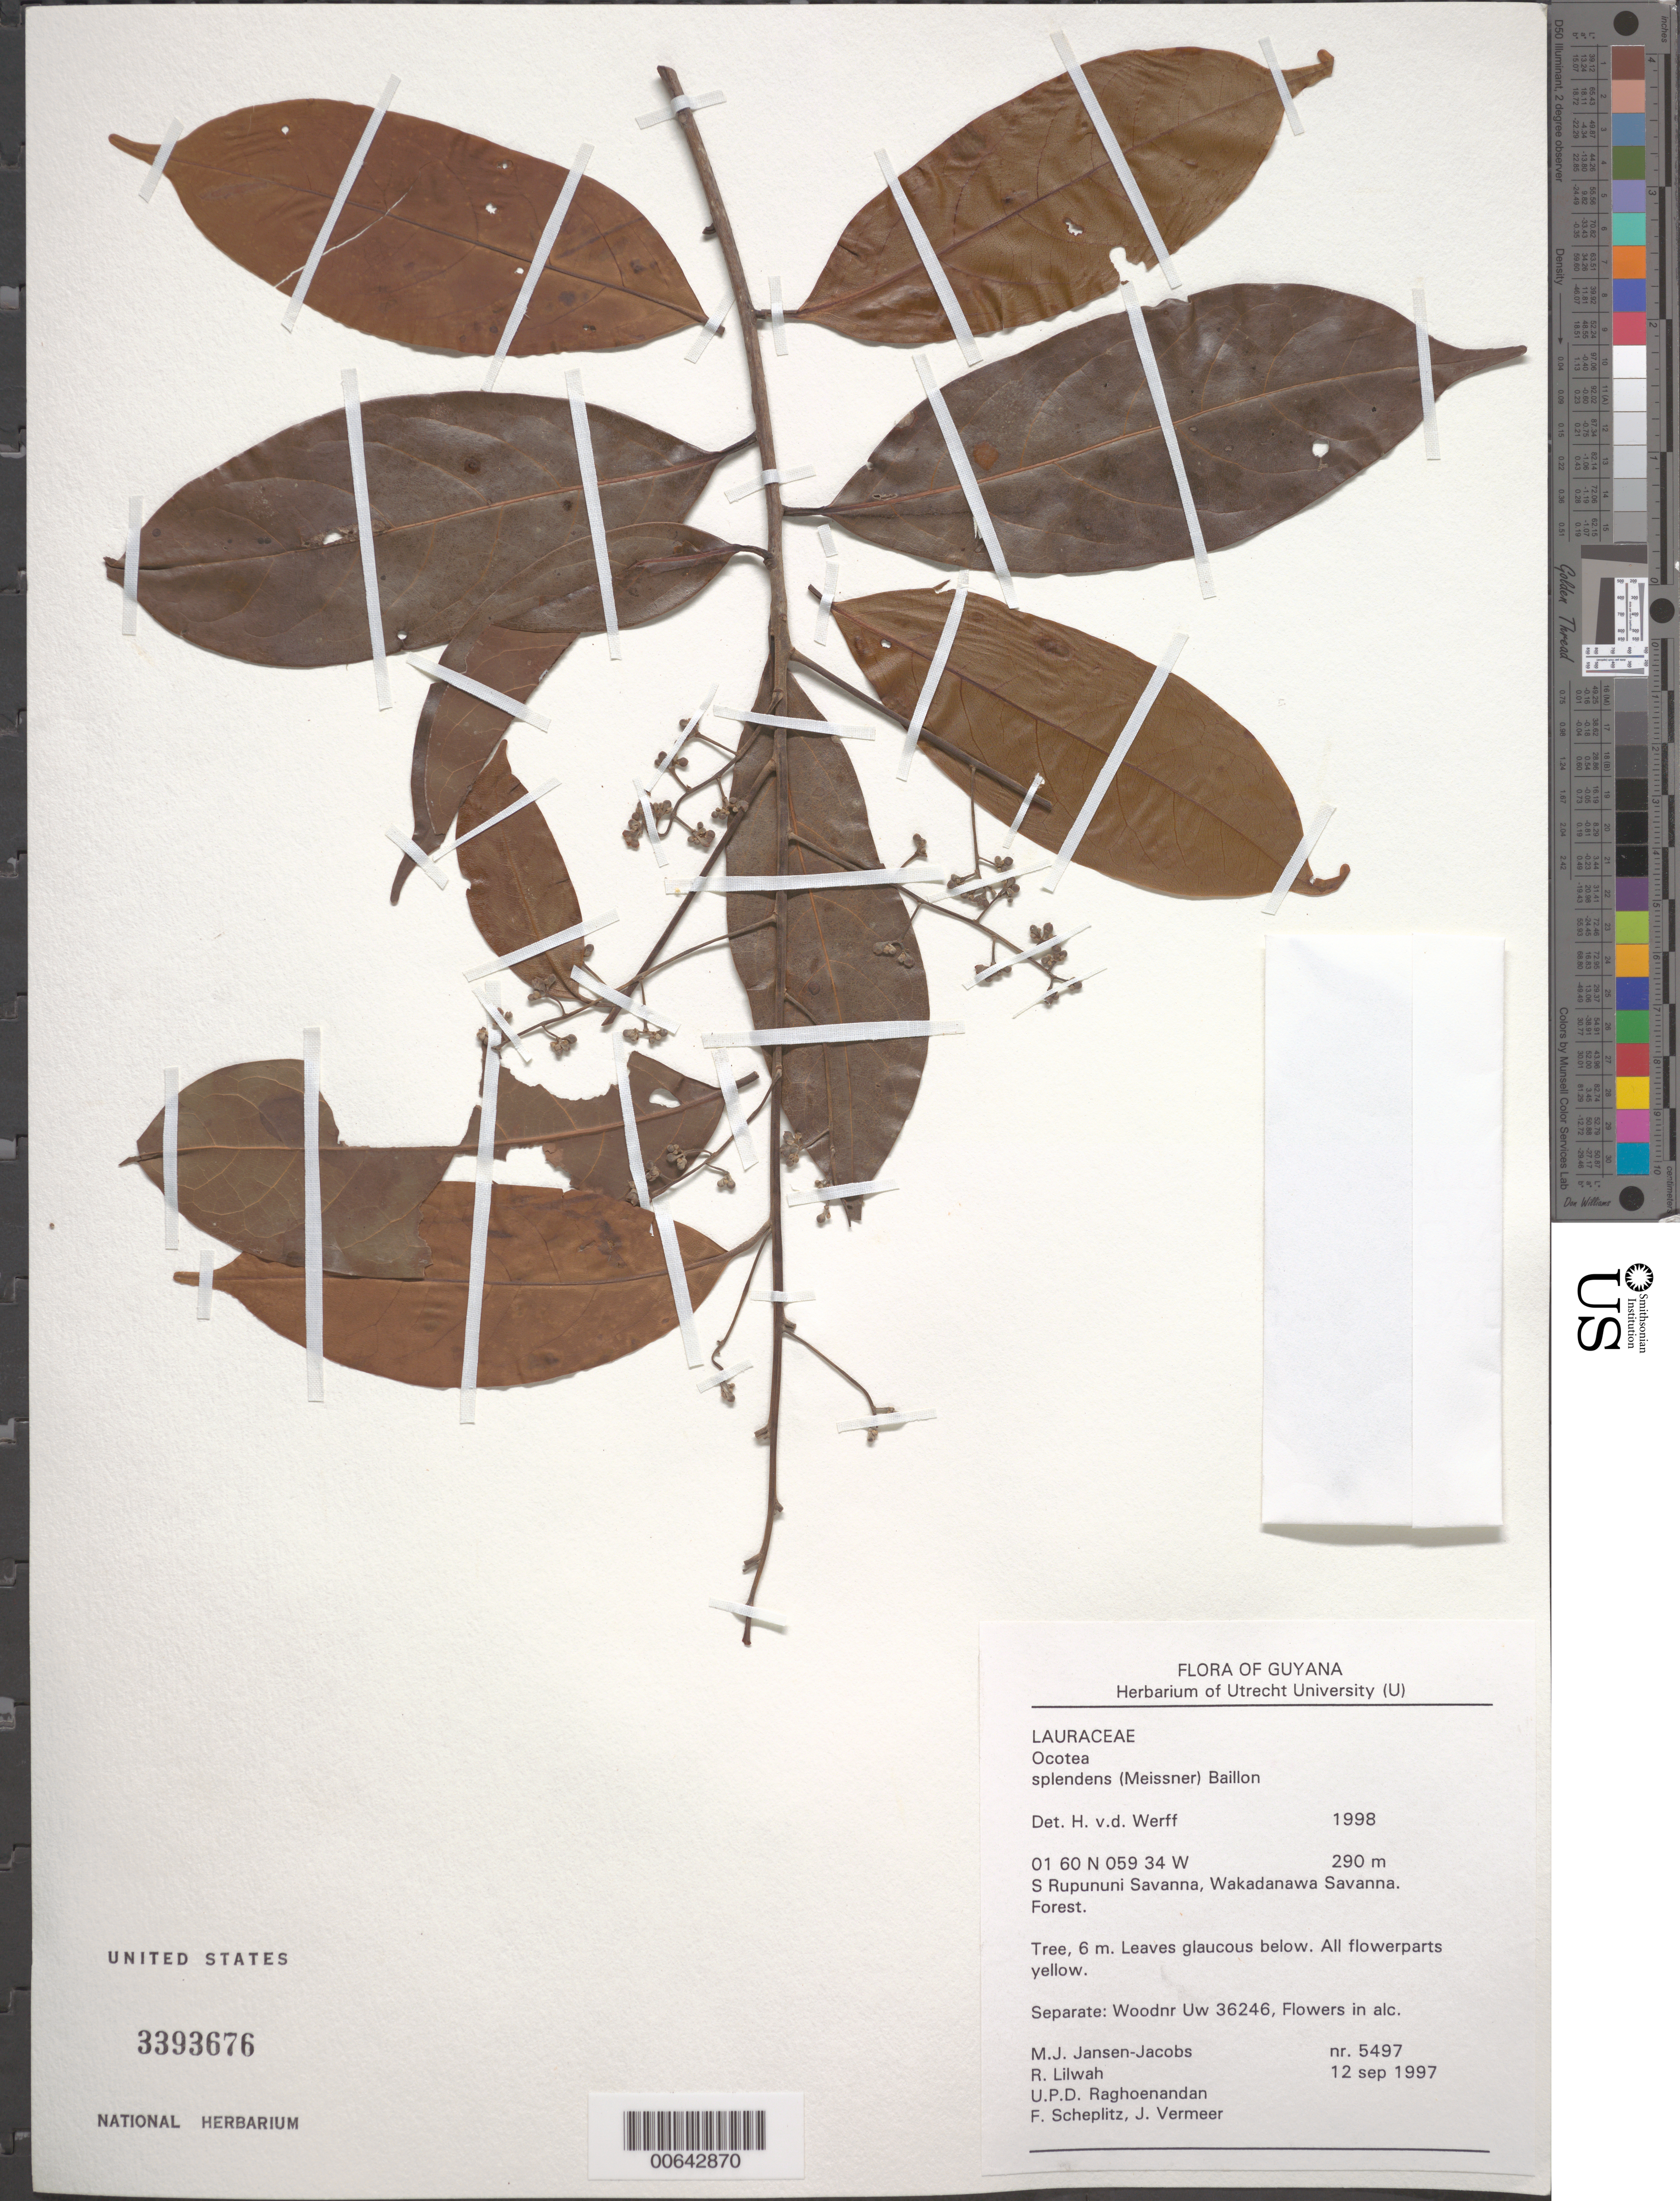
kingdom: Plantae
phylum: Tracheophyta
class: Magnoliopsida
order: Laurales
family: Lauraceae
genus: Ocotea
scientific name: Ocotea splendens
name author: (Meisn.) Baill.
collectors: M. J. Jansen-Jacobs, R. Lilwah, U. Raghoenandan, F. Scheplitz & J. Vermeer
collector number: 5497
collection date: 1997-09-12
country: Guyana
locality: S Rupununi Savanna, Wakadanawa Savanna.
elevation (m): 290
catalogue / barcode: US 3393676